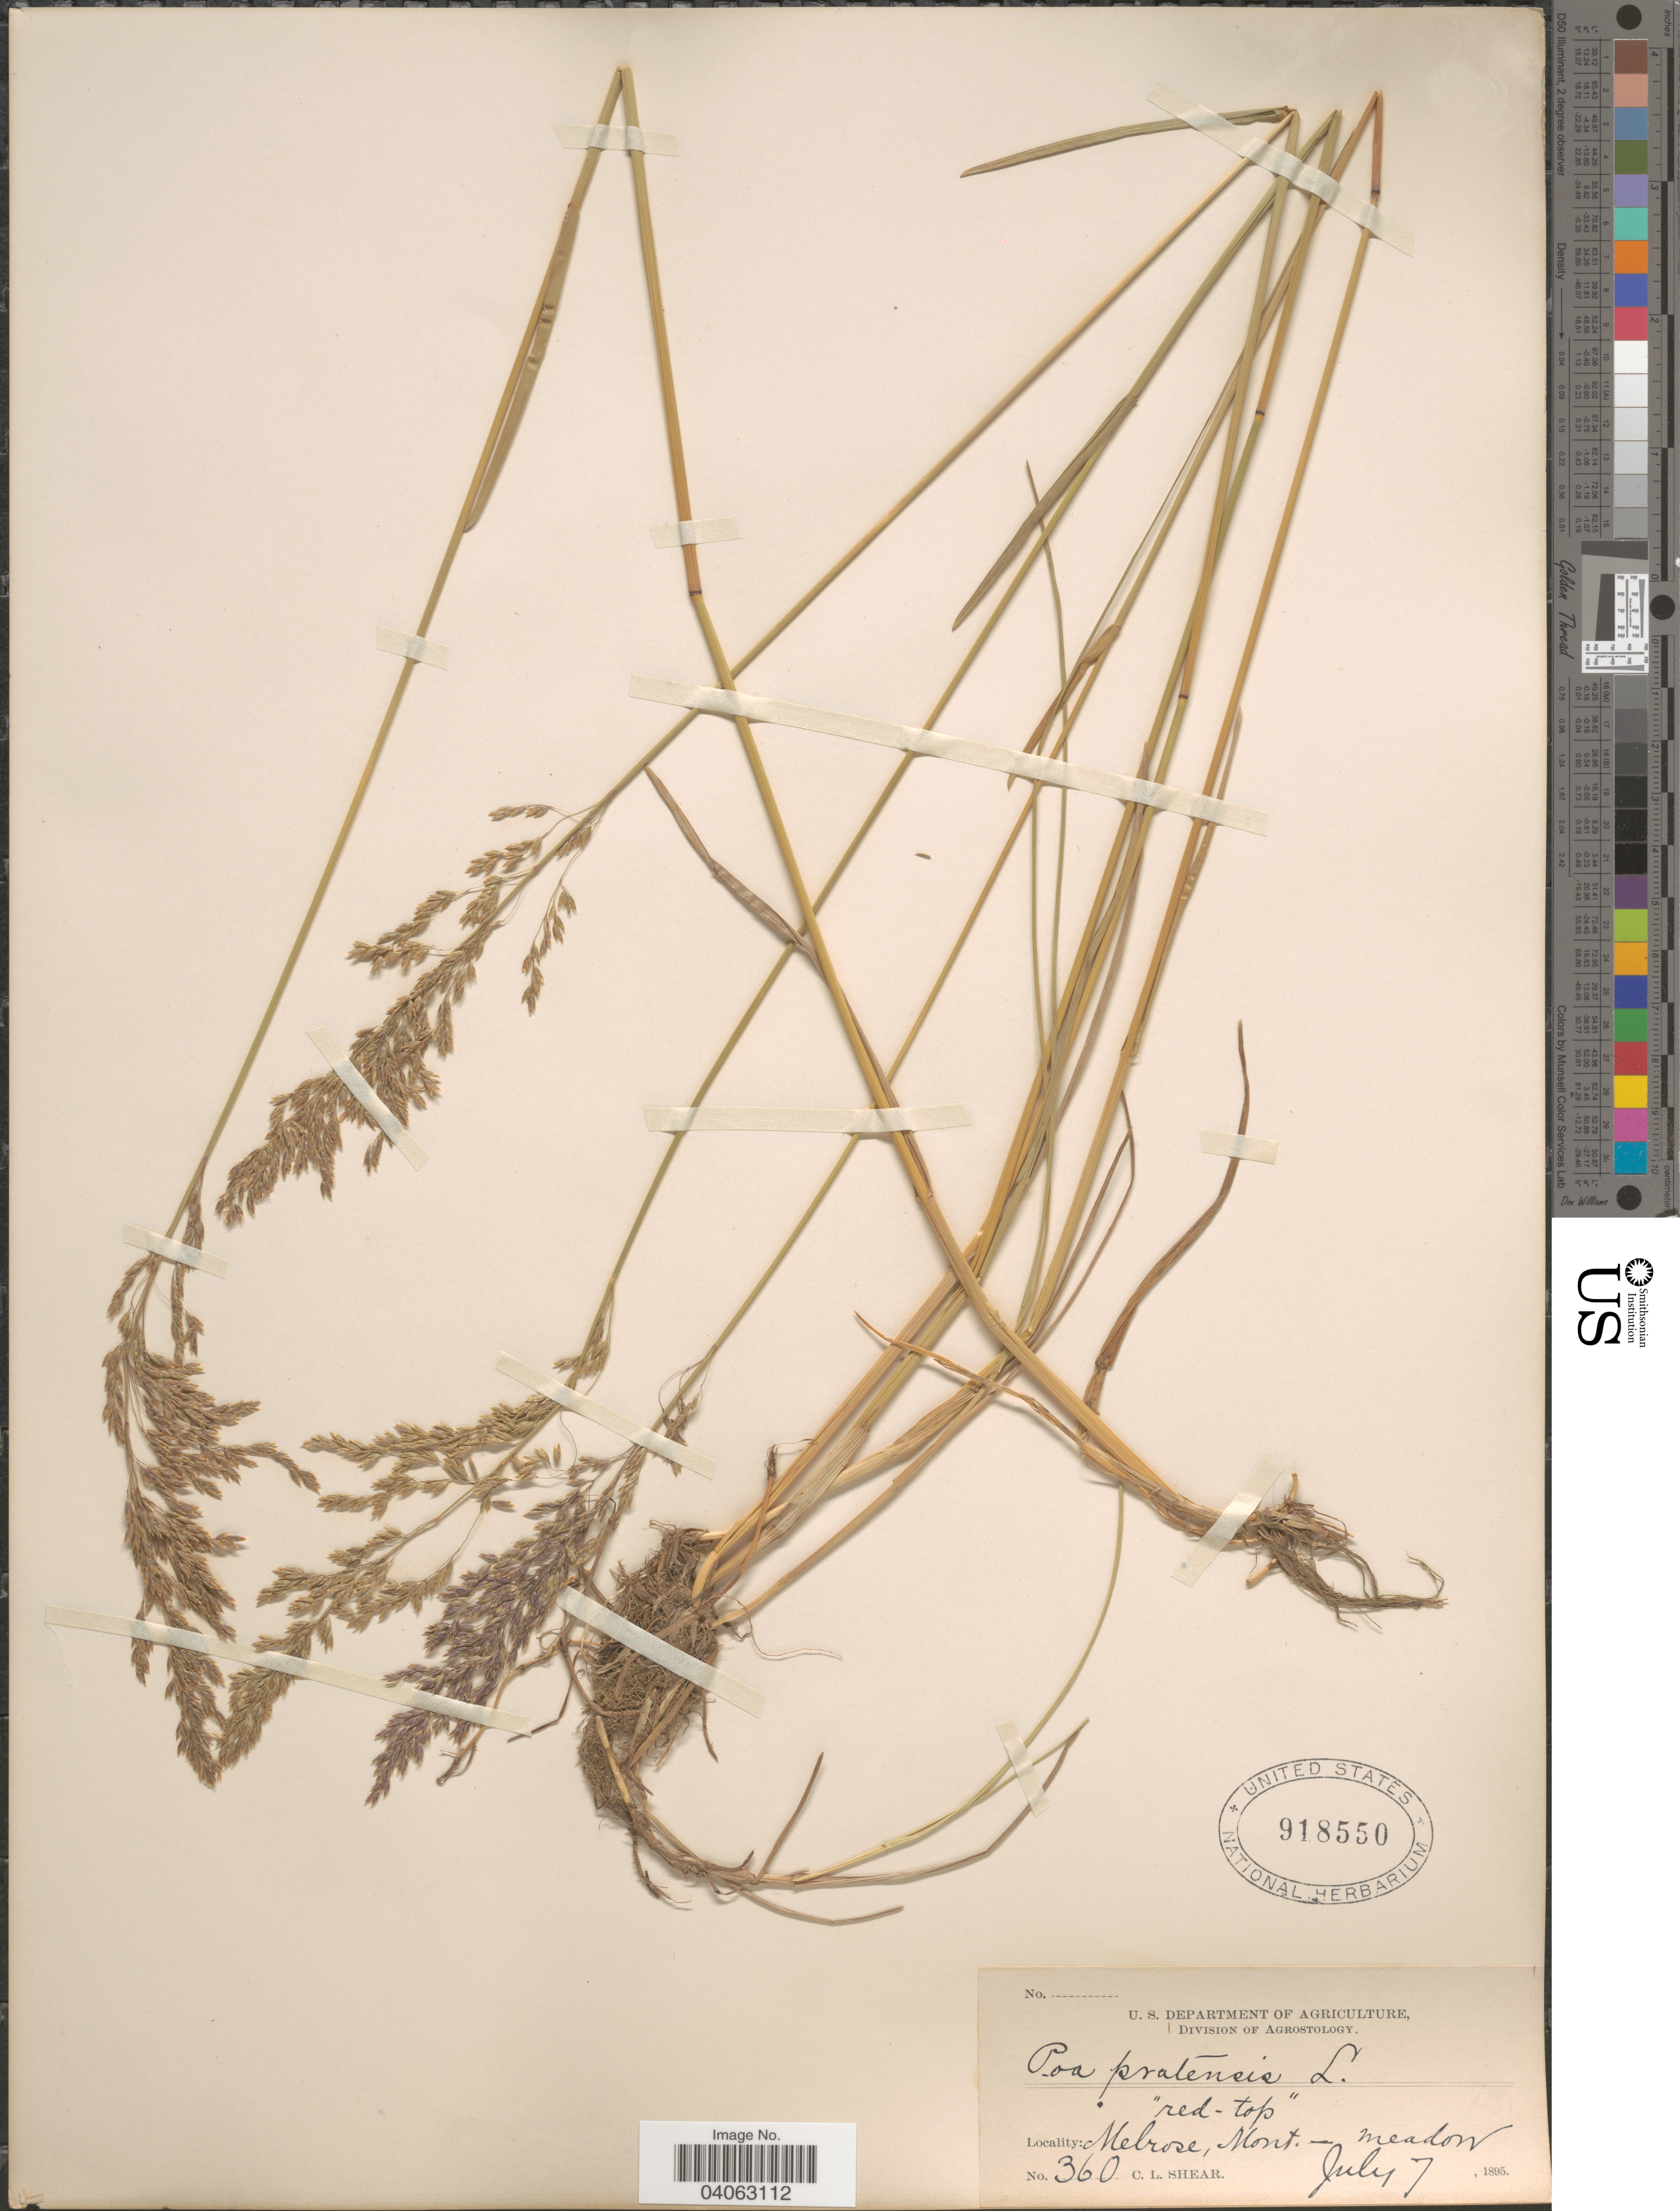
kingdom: Plantae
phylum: Tracheophyta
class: Liliopsida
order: Poales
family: Poaceae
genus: Poa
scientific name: Poa pratensis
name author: L.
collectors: C. L. Shear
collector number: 360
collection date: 1895-07-07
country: United States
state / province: Montana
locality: Melrose, Meadow.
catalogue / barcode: US 918550